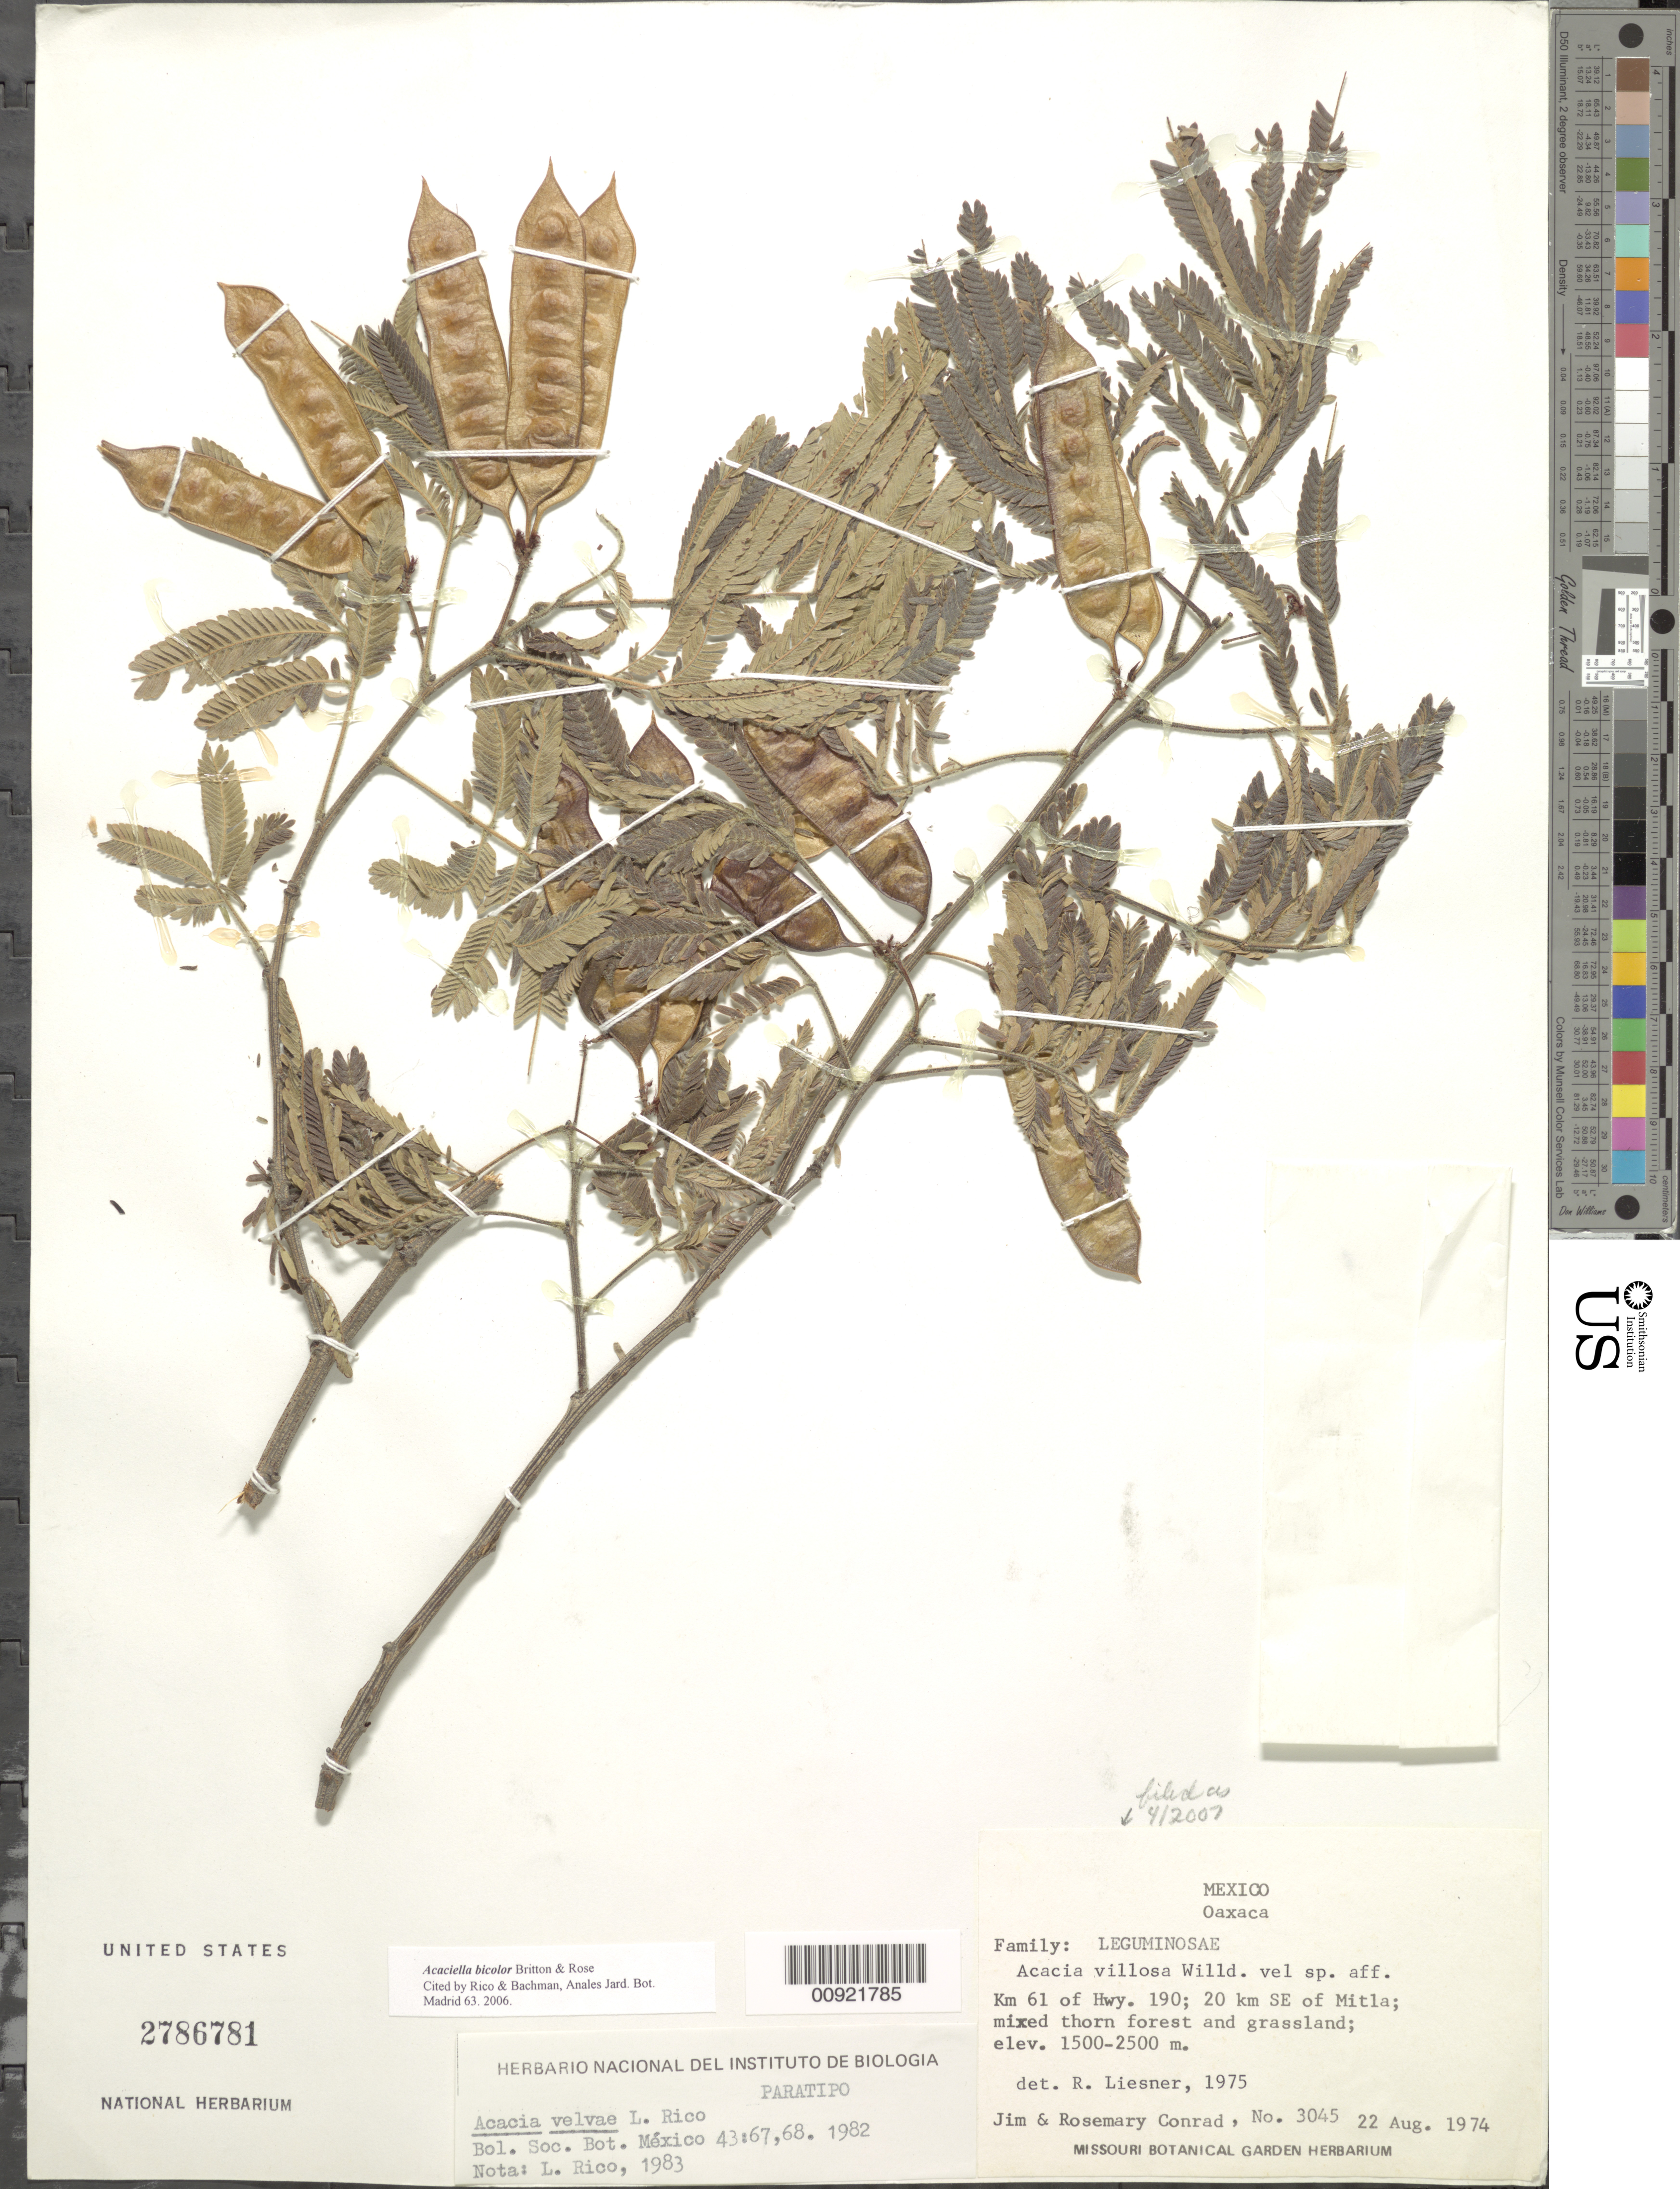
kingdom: Plantae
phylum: Tracheophyta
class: Magnoliopsida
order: Fabales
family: Fabaceae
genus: Acaciella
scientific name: Acaciella bicolor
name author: Britton & Rose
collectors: J. Conrad & R. Conrad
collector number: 3045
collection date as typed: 22 Aug 1974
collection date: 1974-08-22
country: Mexico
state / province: Oaxaca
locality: Km. 61 of Hwy. 190; 20 km SE of Mitla.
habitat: Mixed thorn forest and grassland.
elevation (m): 2500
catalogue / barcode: US 2786781